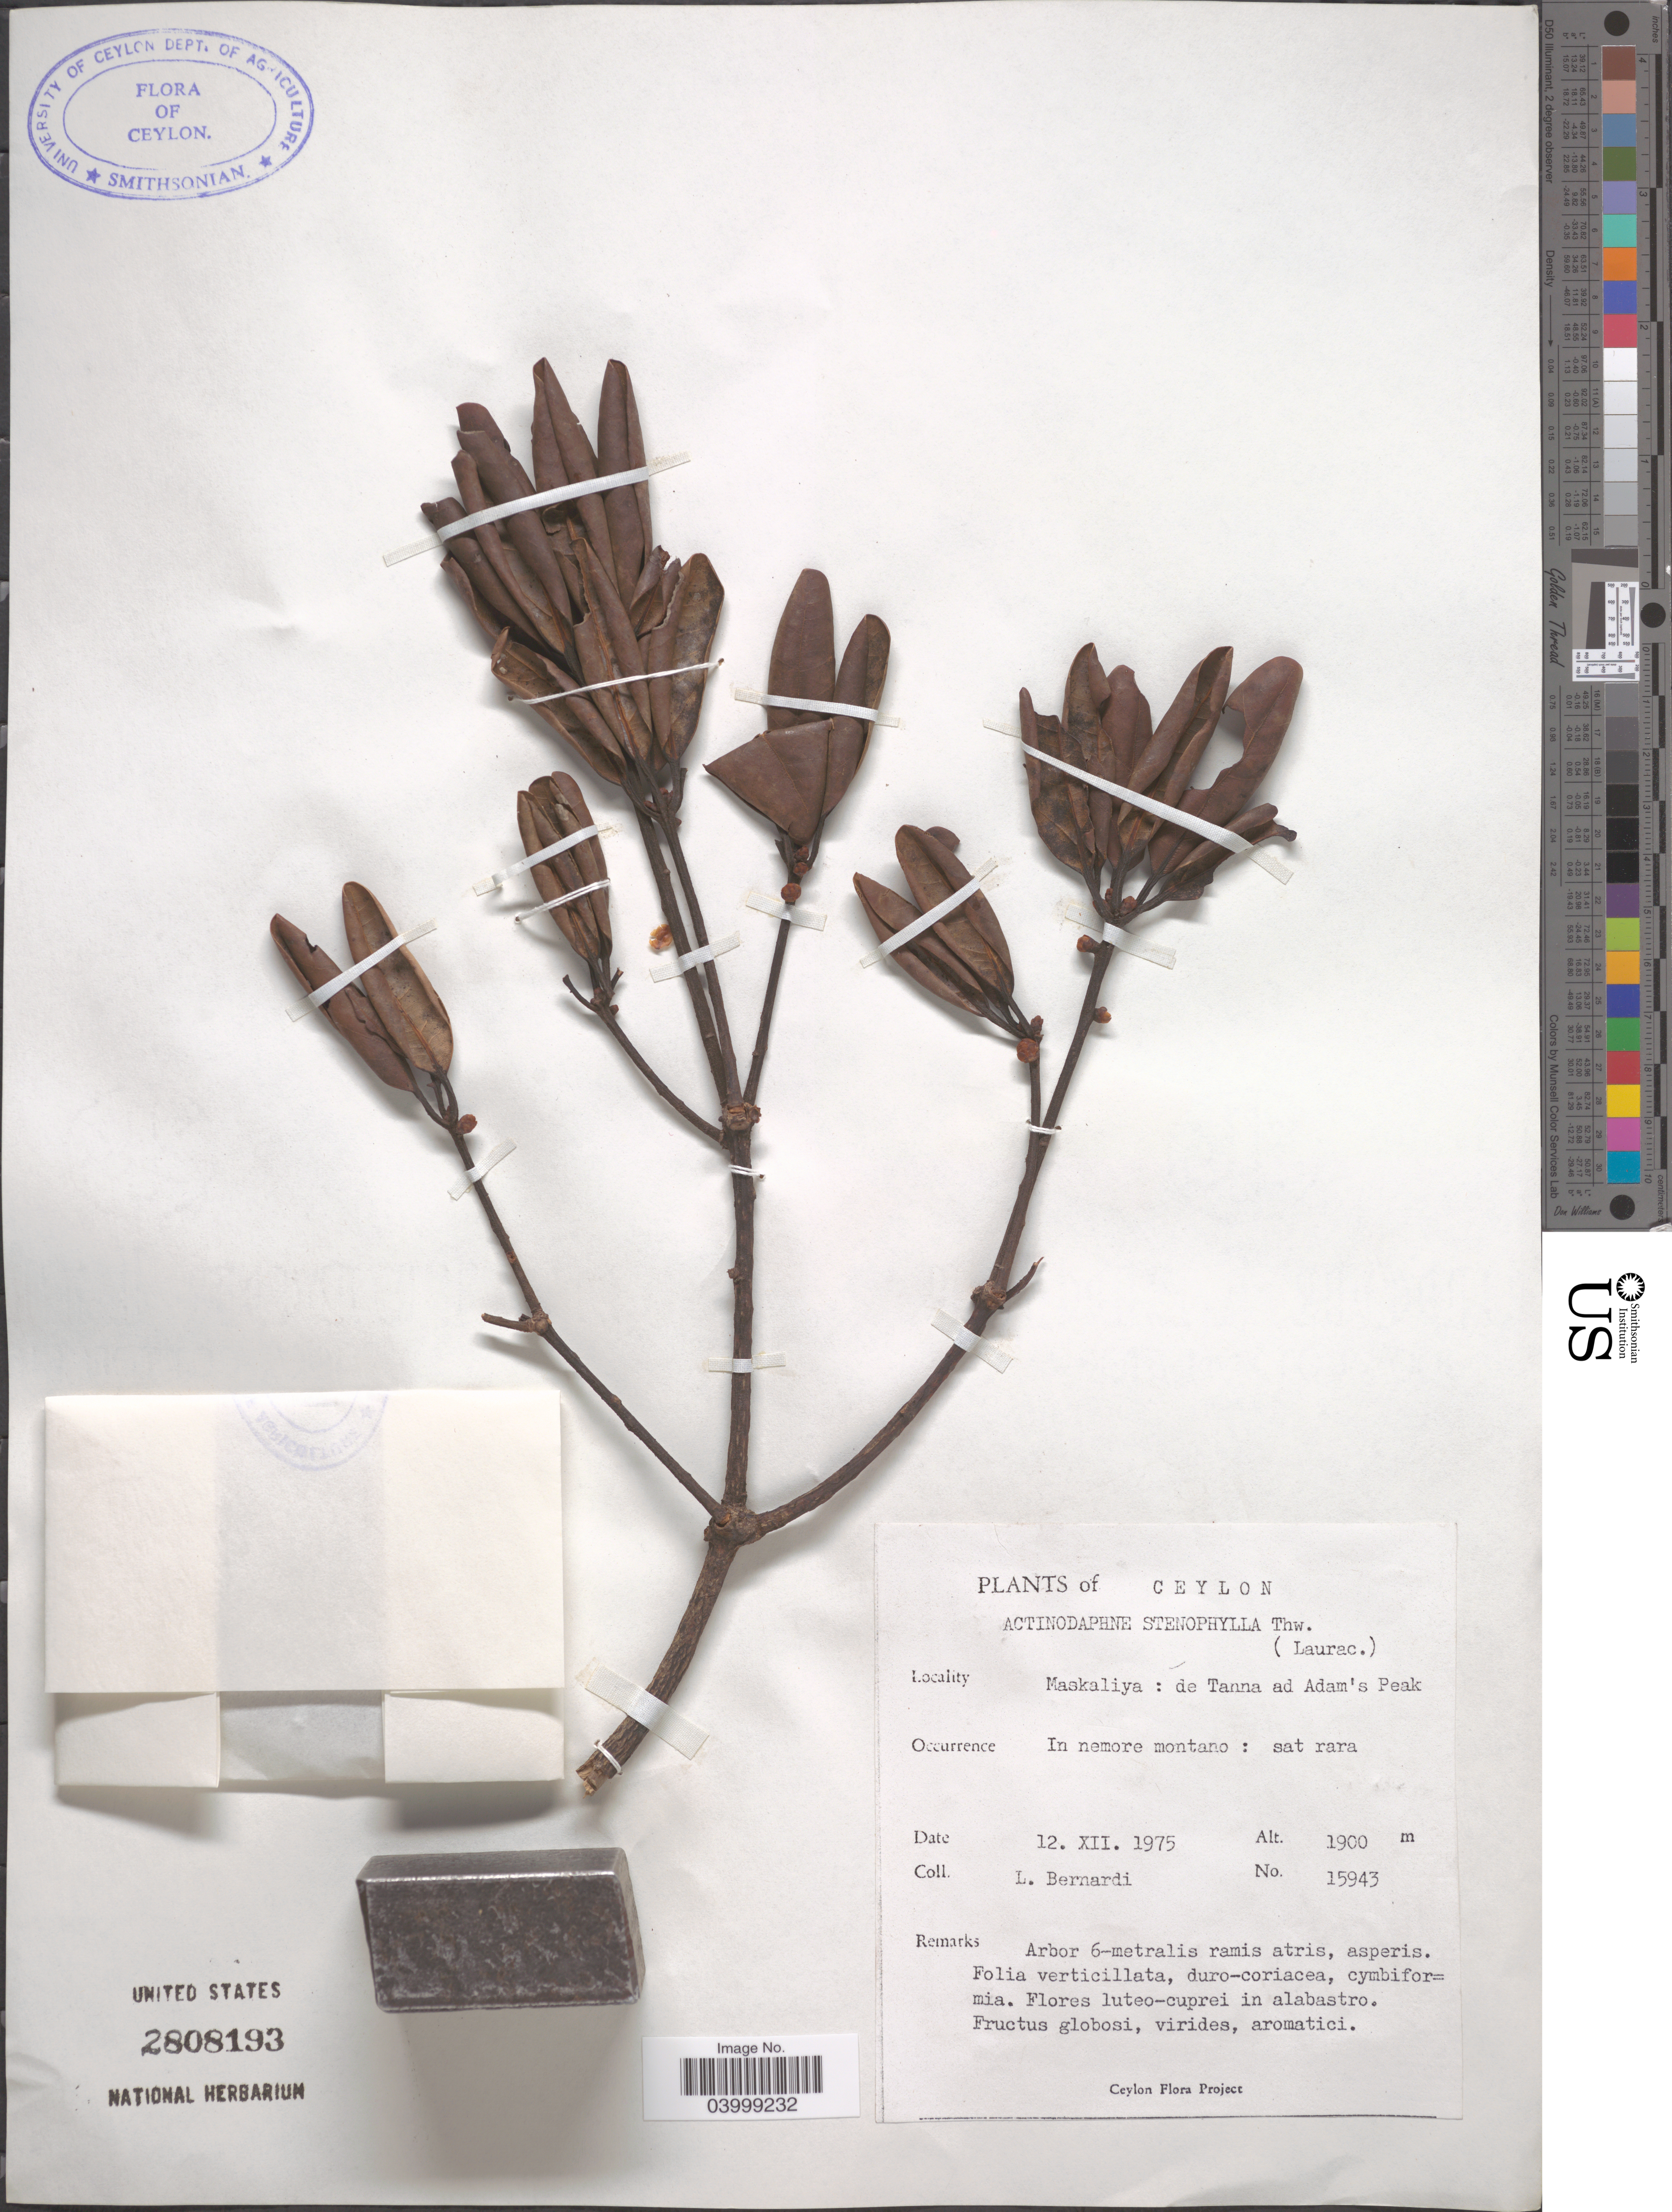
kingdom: Plantae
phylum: Tracheophyta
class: Magnoliopsida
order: Laurales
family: Lauraceae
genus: Actinodaphne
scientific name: Actinodaphne stenophylla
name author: Thwaites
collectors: L. Bernardi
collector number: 15943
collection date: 1975-12-12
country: Sri Lanka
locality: Ceylon. Maskaliya: de Tanna ad Adam's Peak.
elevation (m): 1900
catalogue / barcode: US 2808193